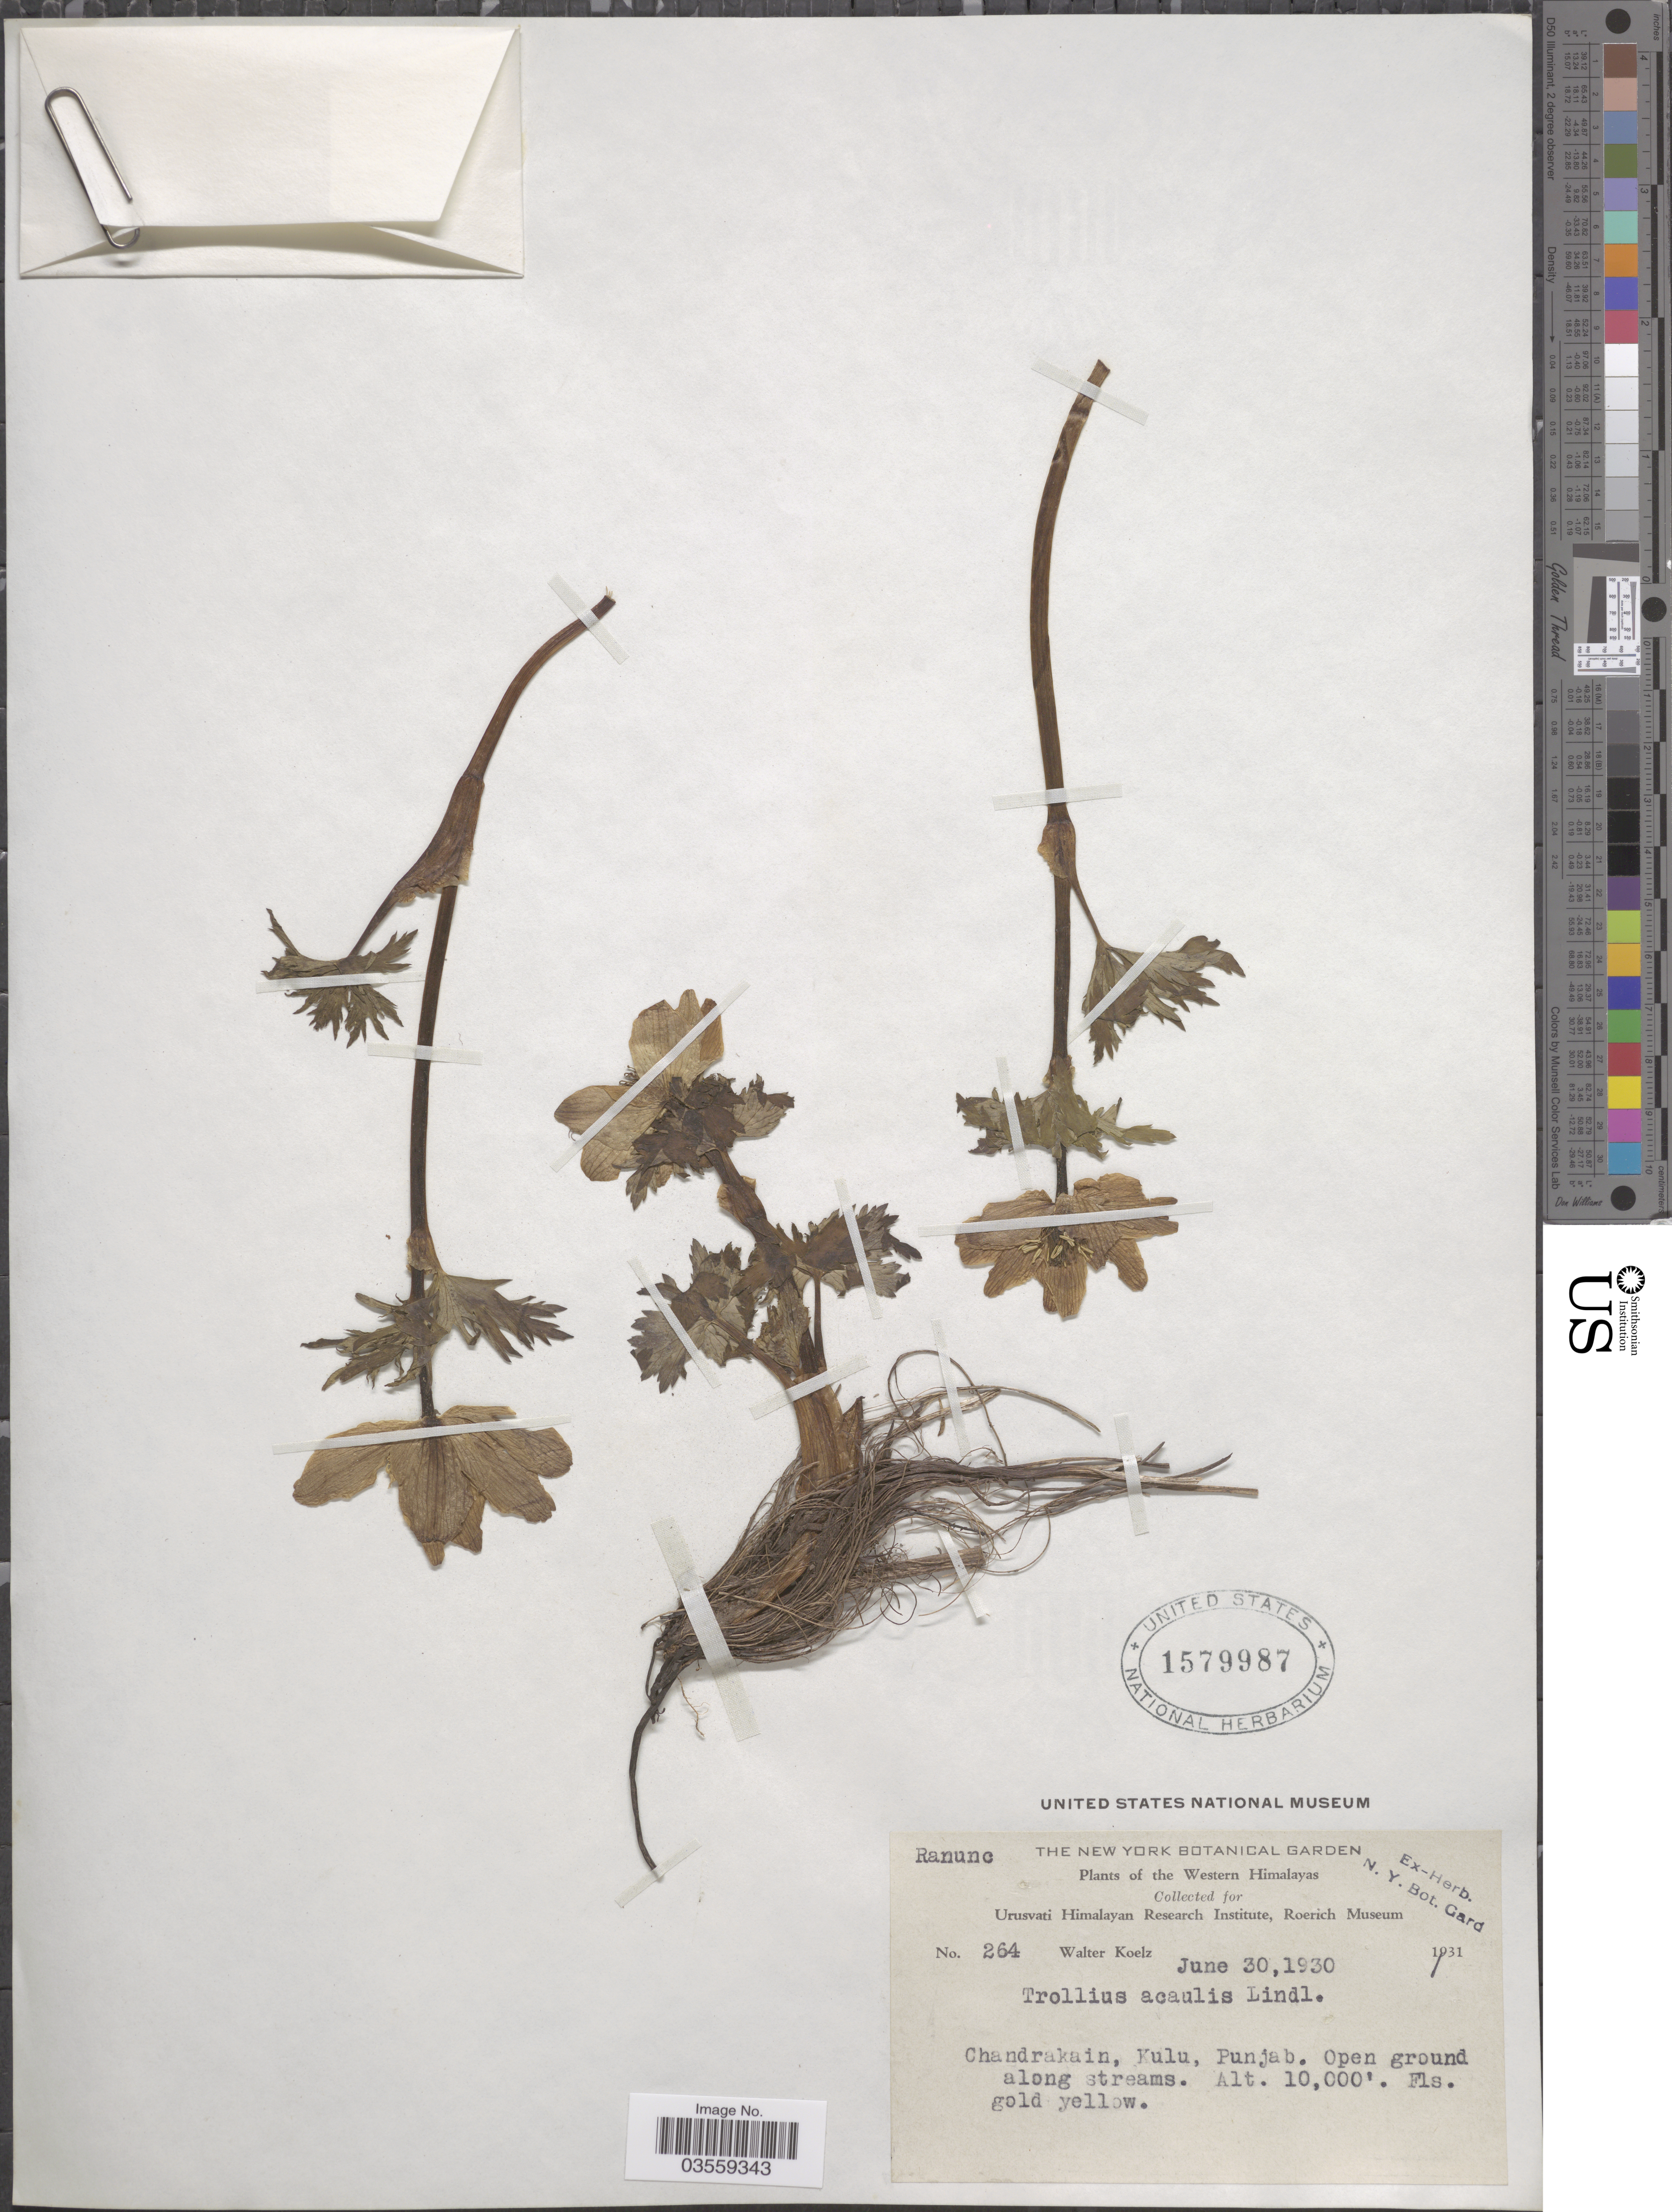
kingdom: Plantae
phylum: Tracheophyta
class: Magnoliopsida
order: Ranunculales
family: Ranunculaceae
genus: Trollius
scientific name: Trollius acaulis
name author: Lindl.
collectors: W. N. Koelz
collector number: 264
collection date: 1930-06-30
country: India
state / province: Punjab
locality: Western Himalayas. Chandrakain, Kulu.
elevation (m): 3048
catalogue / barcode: US 1579987